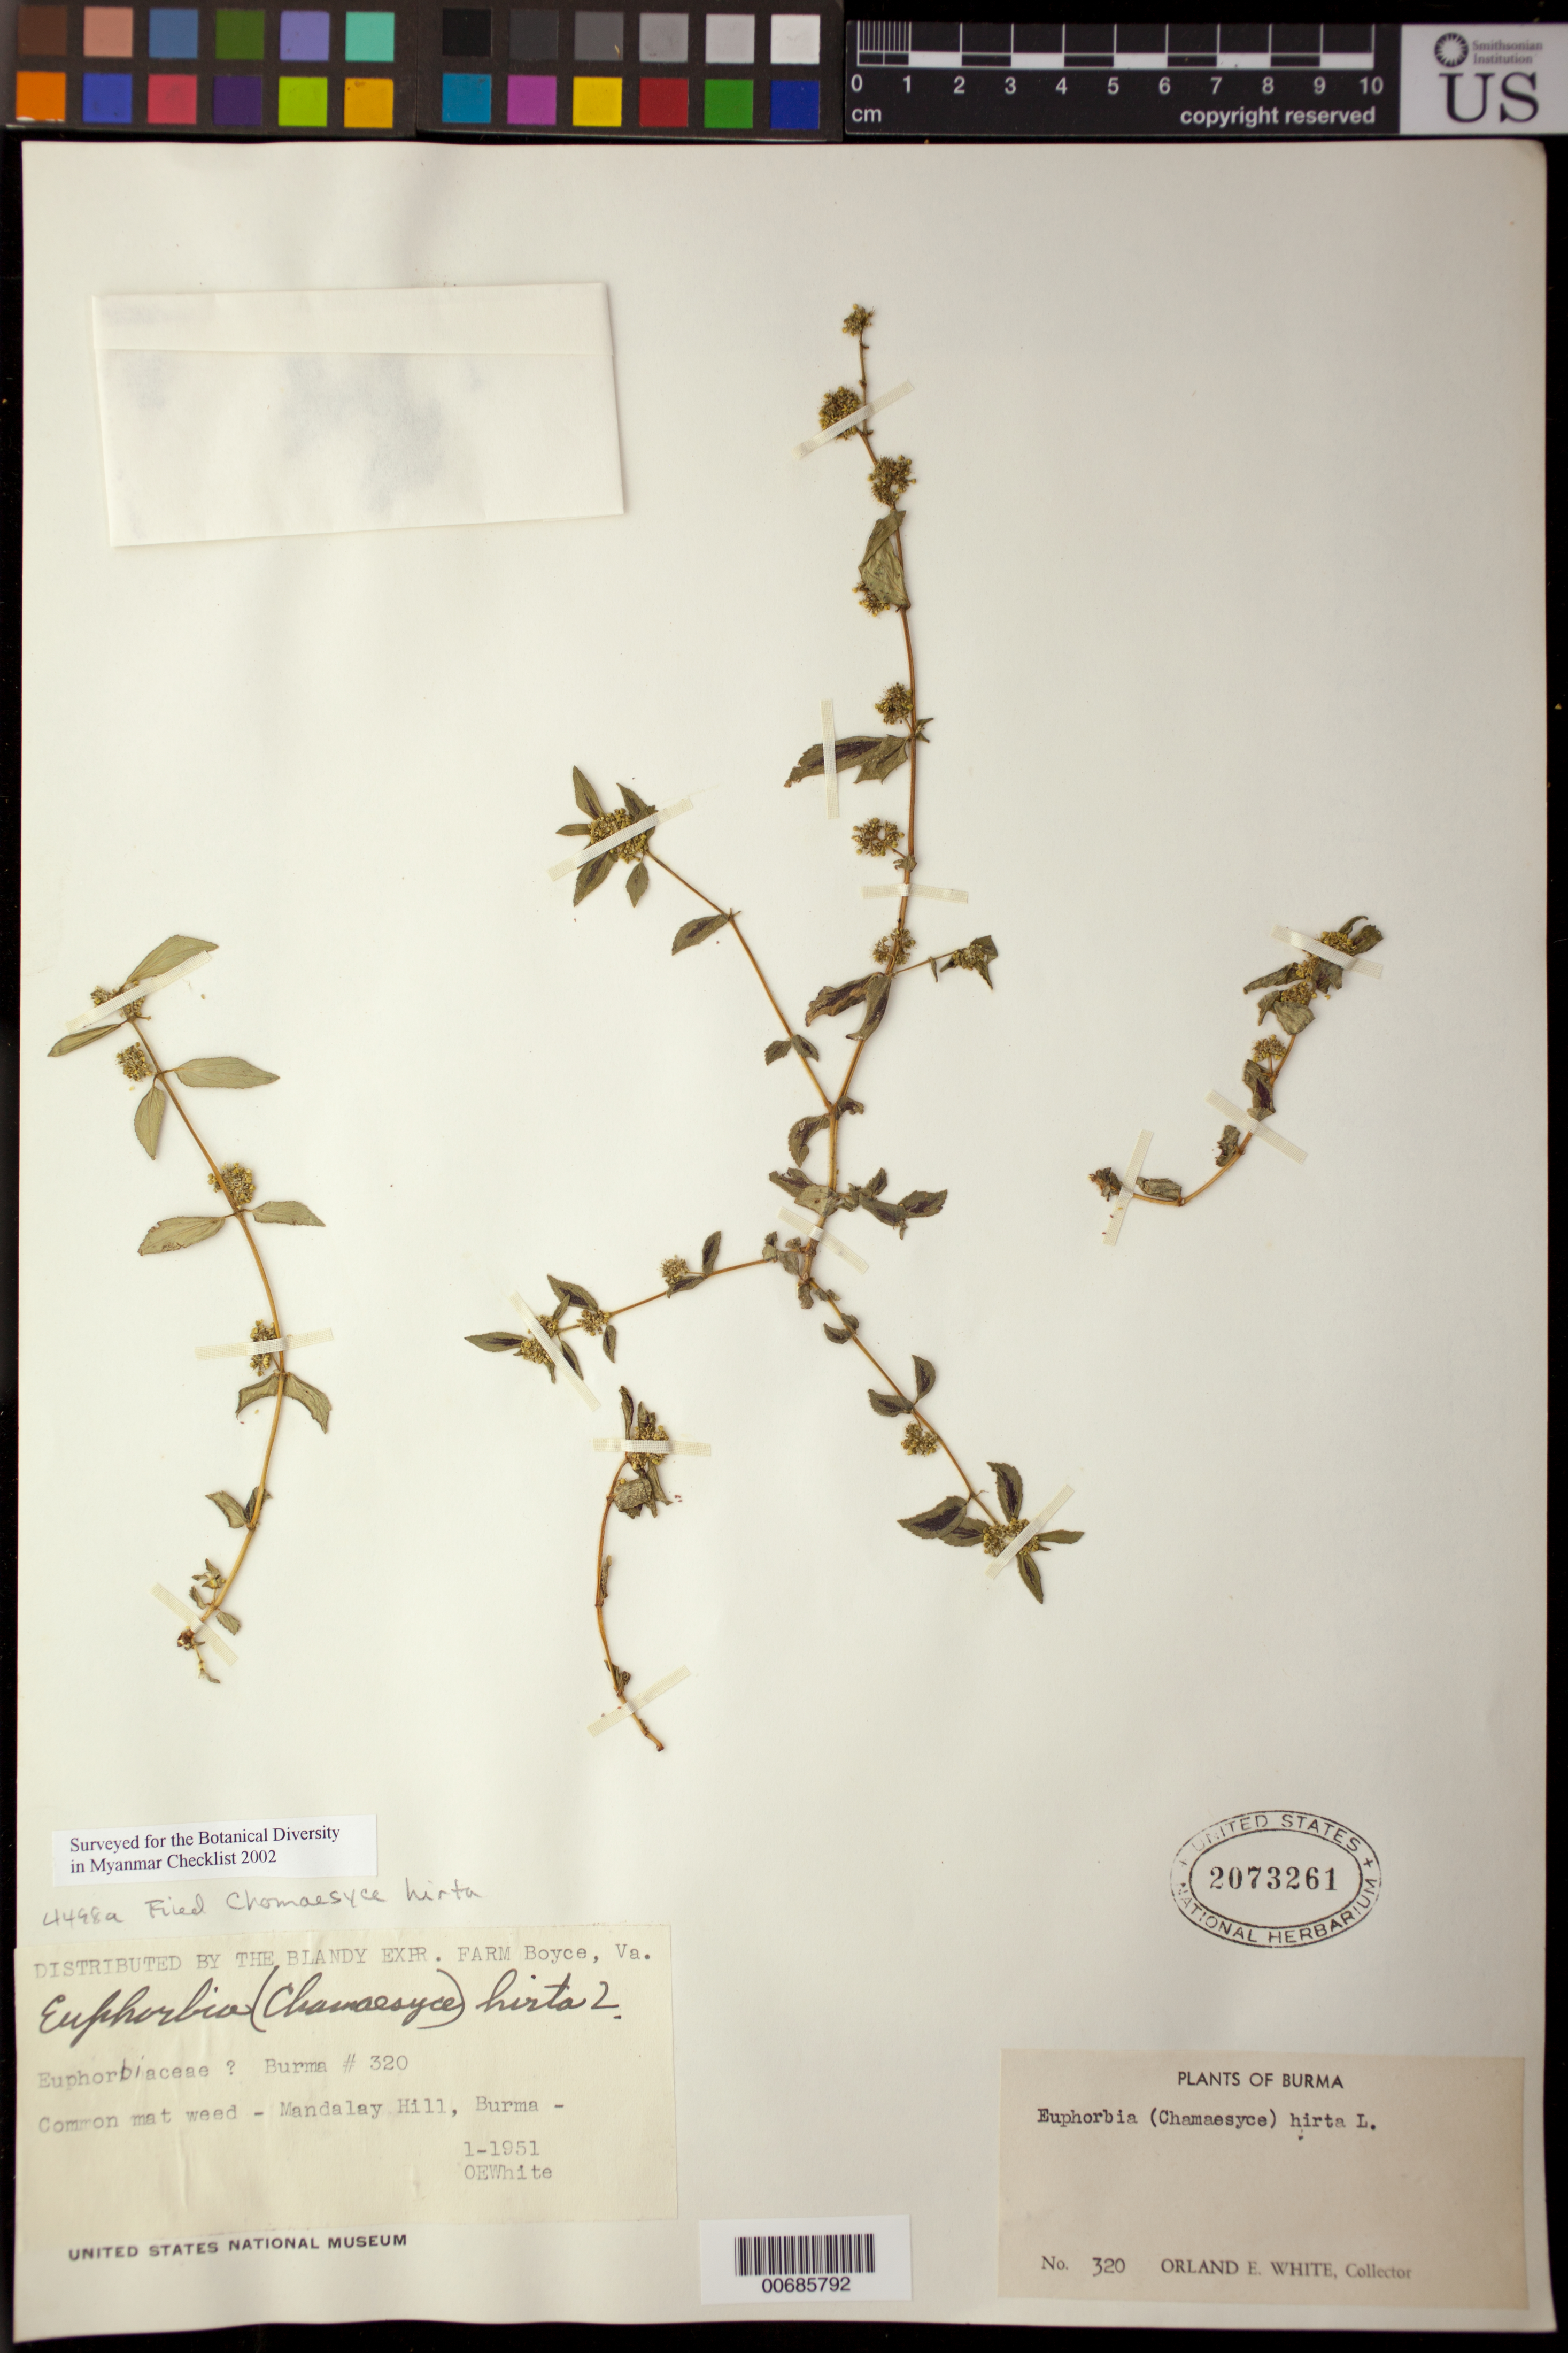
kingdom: Plantae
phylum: Tracheophyta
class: Magnoliopsida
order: Malpighiales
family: Euphorbiaceae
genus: Euphorbia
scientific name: Euphorbia hirta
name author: L.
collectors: O. E. White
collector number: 320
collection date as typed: Jan 1951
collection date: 1951-01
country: Myanmar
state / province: Mandalay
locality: Mandalay Hill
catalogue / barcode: US 2073261